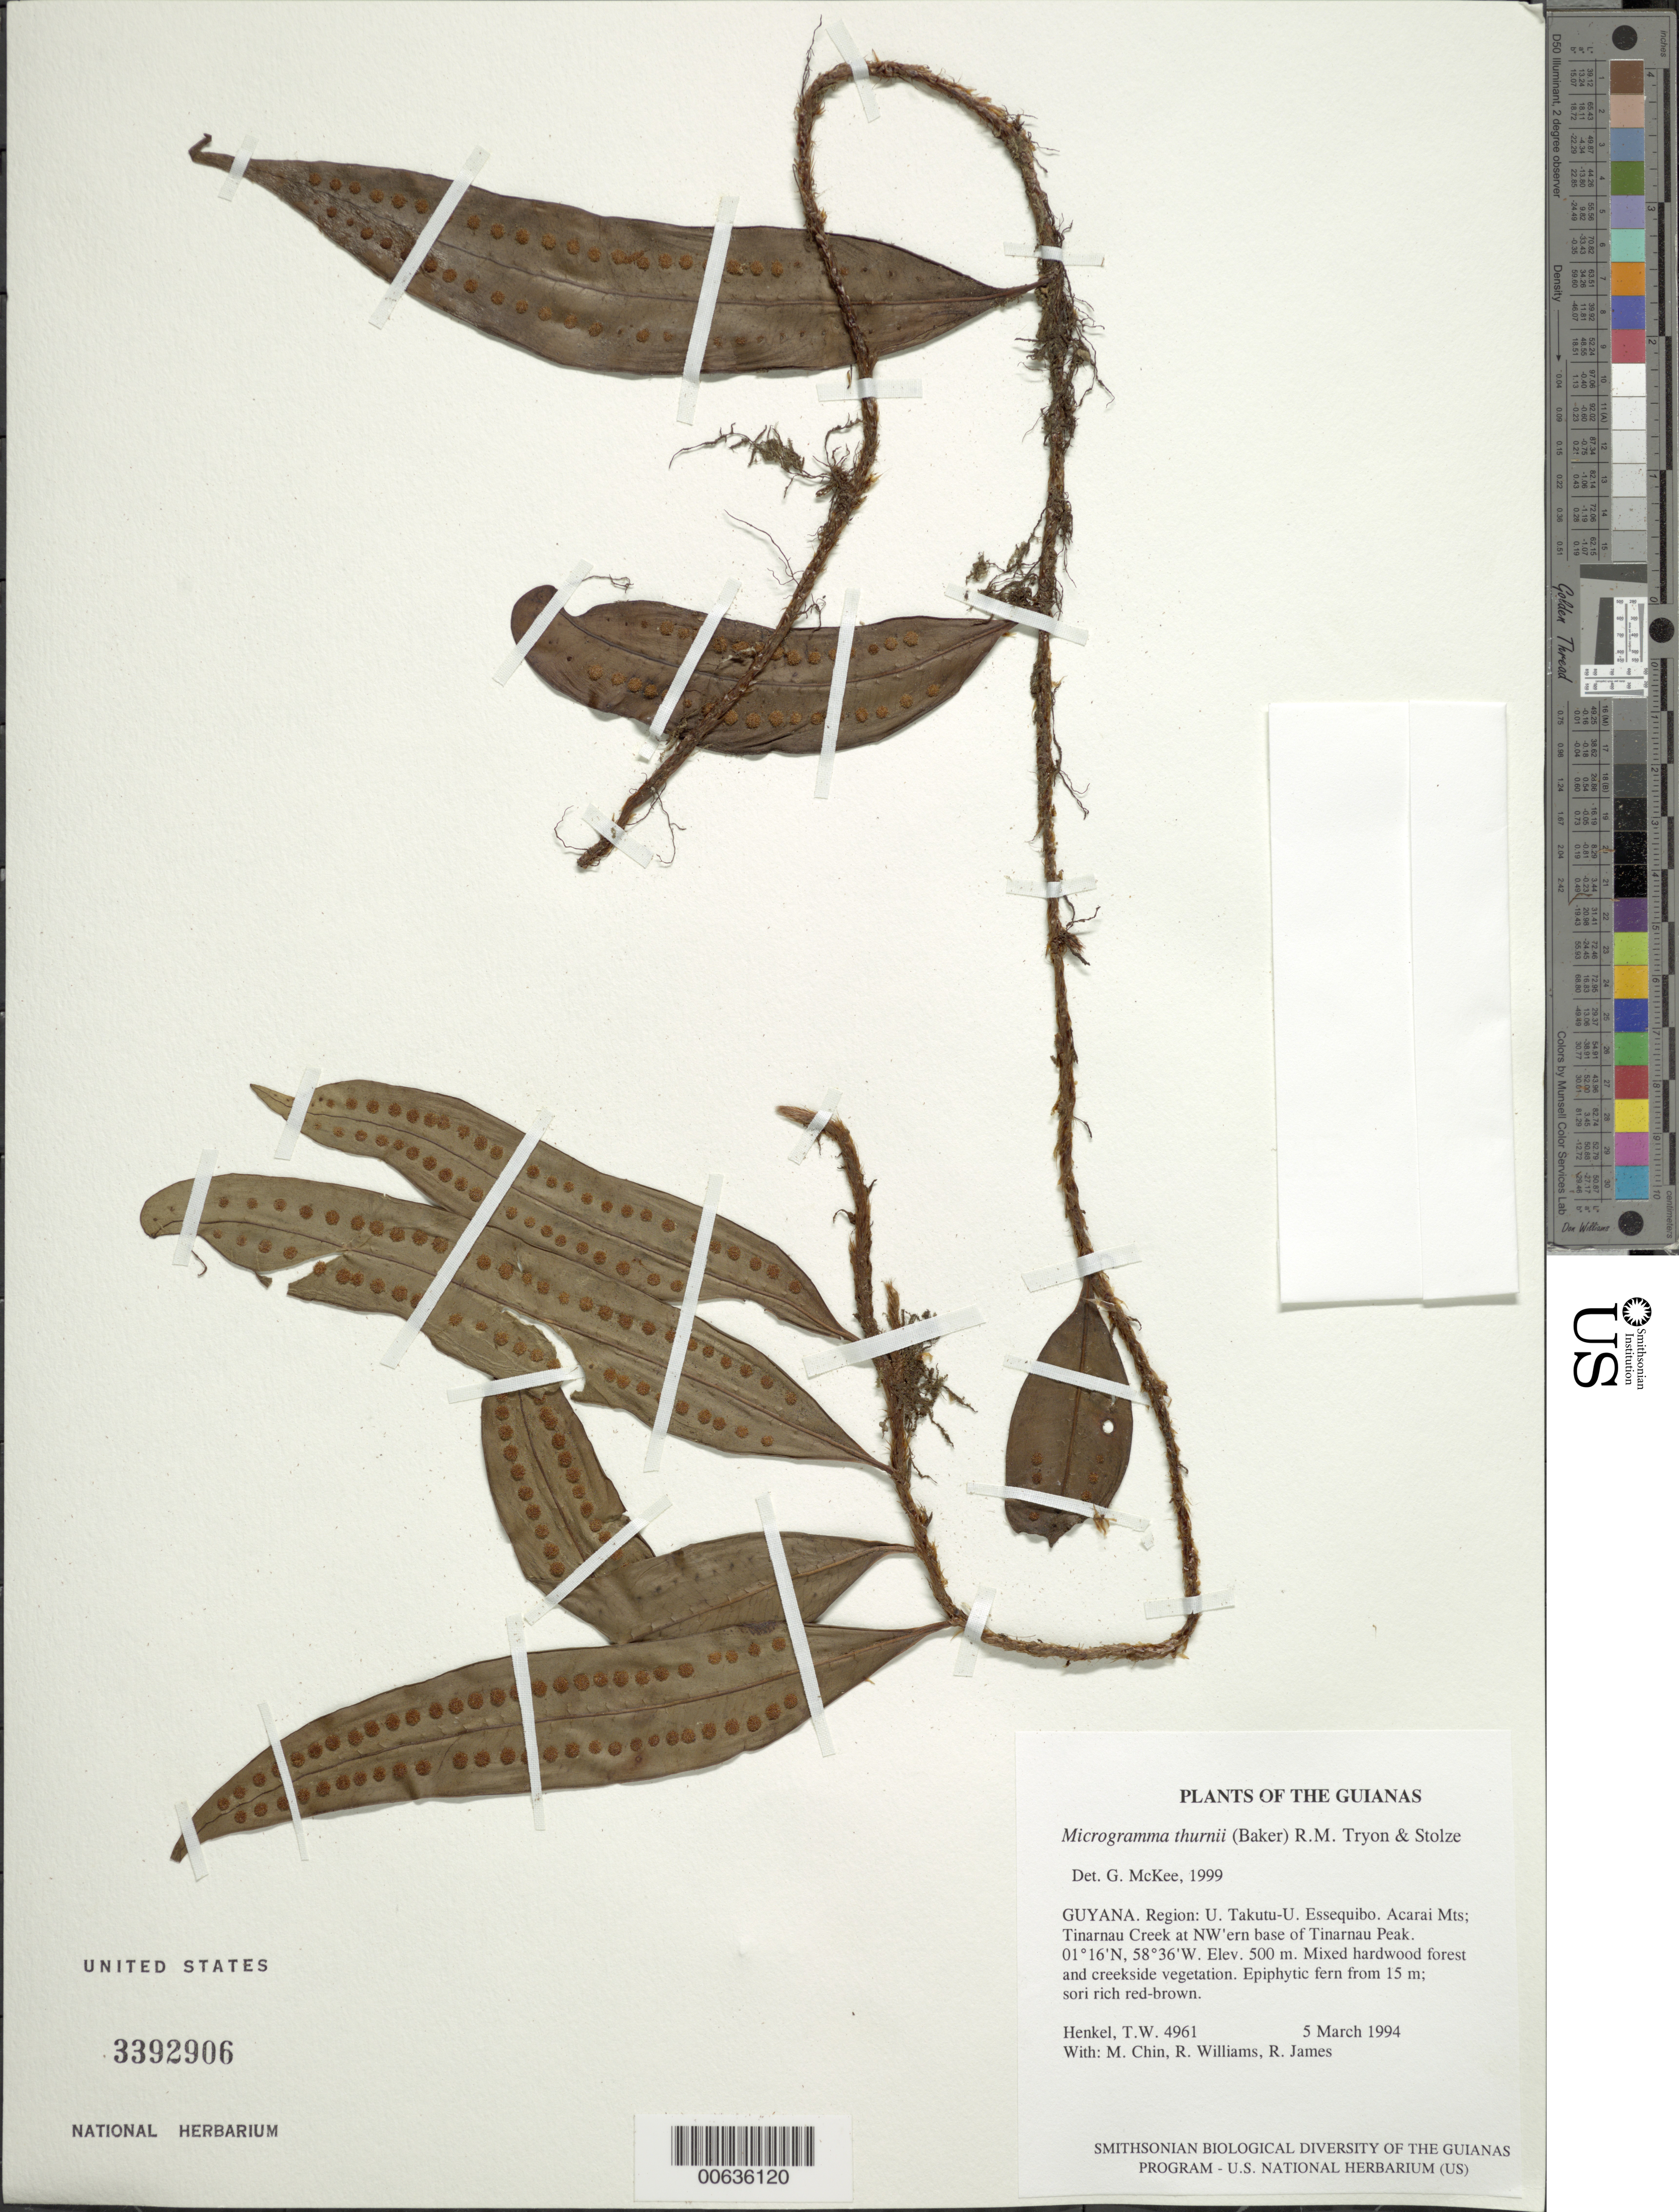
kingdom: Plantae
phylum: Tracheophyta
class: Polypodiopsida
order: Polypodiales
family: Polypodiaceae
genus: Microgramma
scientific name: Microgramma thurnii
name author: (Baker) R.M. Tryon & Stolze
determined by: McKee, G. S., (US), NMNH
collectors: T. Henkel, M. Chin, R. Williams & R. James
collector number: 4961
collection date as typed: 5 March 1994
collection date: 1994-03-05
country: Guyana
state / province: U. Takutu-U. Essequibo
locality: Acarai Mts; Tinarnau Creek at northwestern base of Tinarnau Peak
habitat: Mixed hardwood forest and creekside vegetation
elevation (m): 500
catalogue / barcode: US 3392906